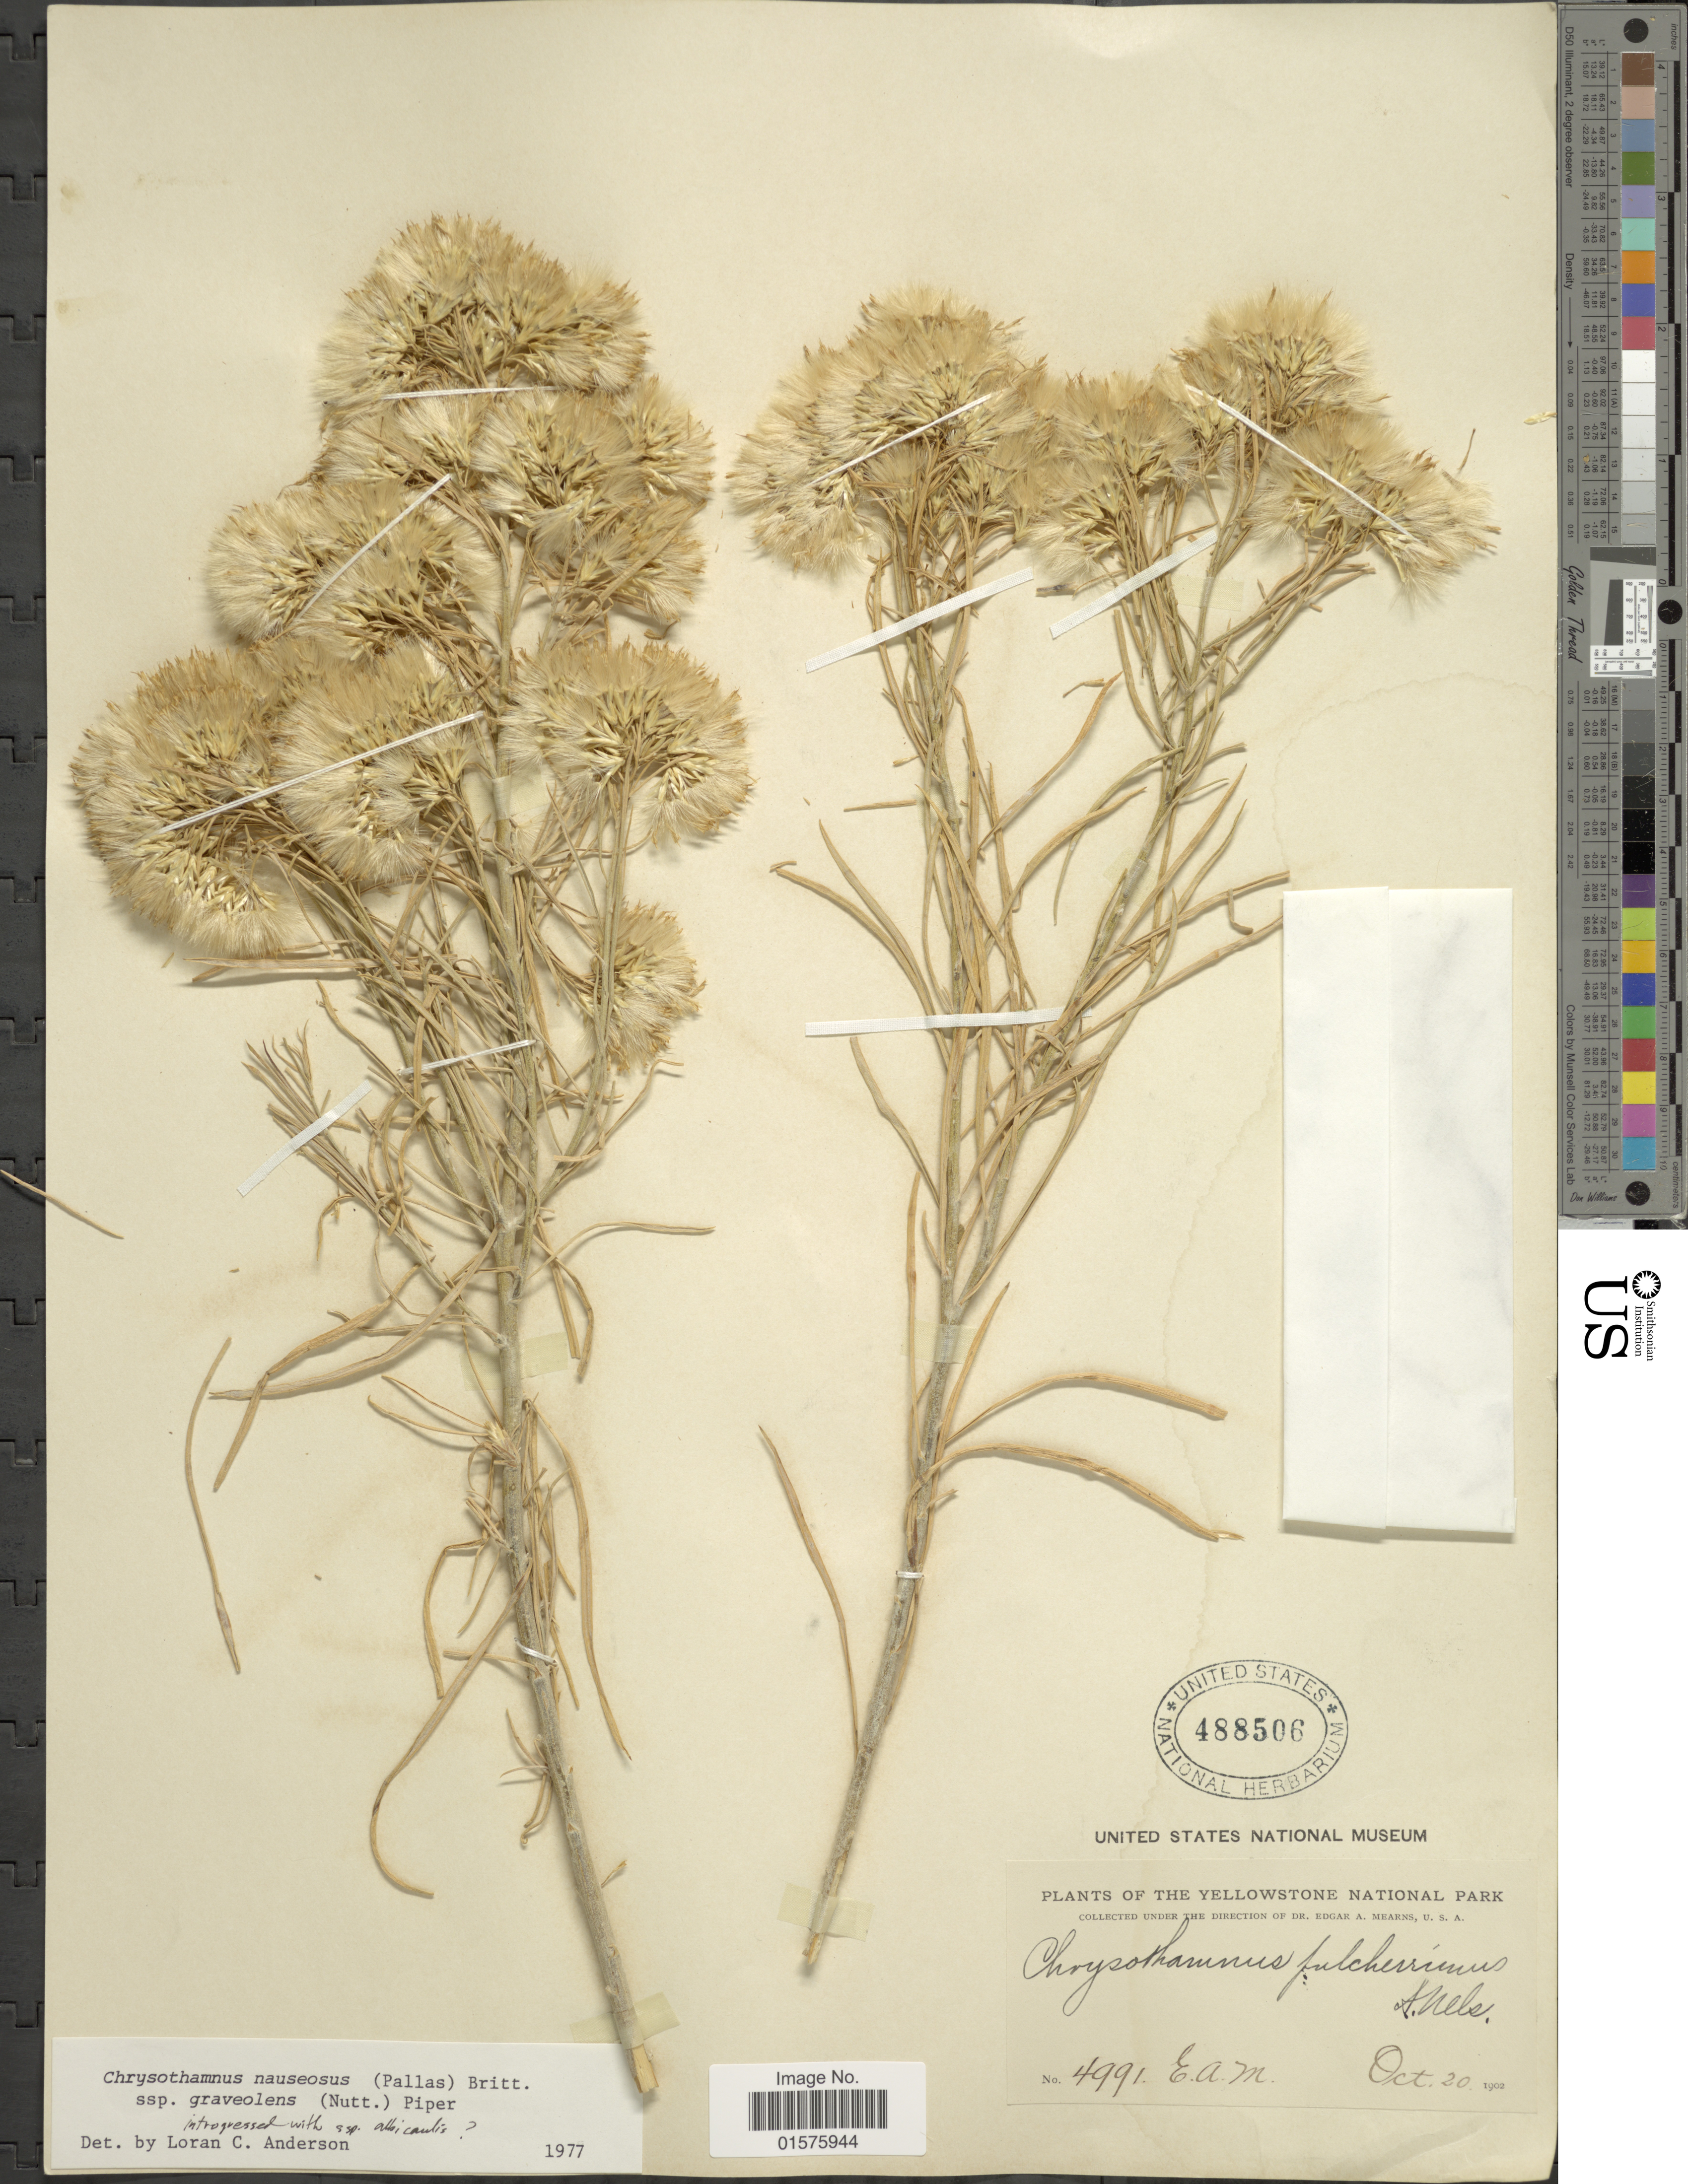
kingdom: Plantae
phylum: Tracheophyta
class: Magnoliopsida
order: Asterales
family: Asteraceae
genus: Ericameria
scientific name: Ericameria nauseosa var. graveolens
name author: (Nutt.) Reveal & Schuyler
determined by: Urbatsch, Lowell E., Curator (LSU), Louisiana State University (UNITED STATES)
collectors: E. A. Mearns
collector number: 4991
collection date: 1902-10-20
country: United States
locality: The Yellowstone National Park.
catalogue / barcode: US 488506